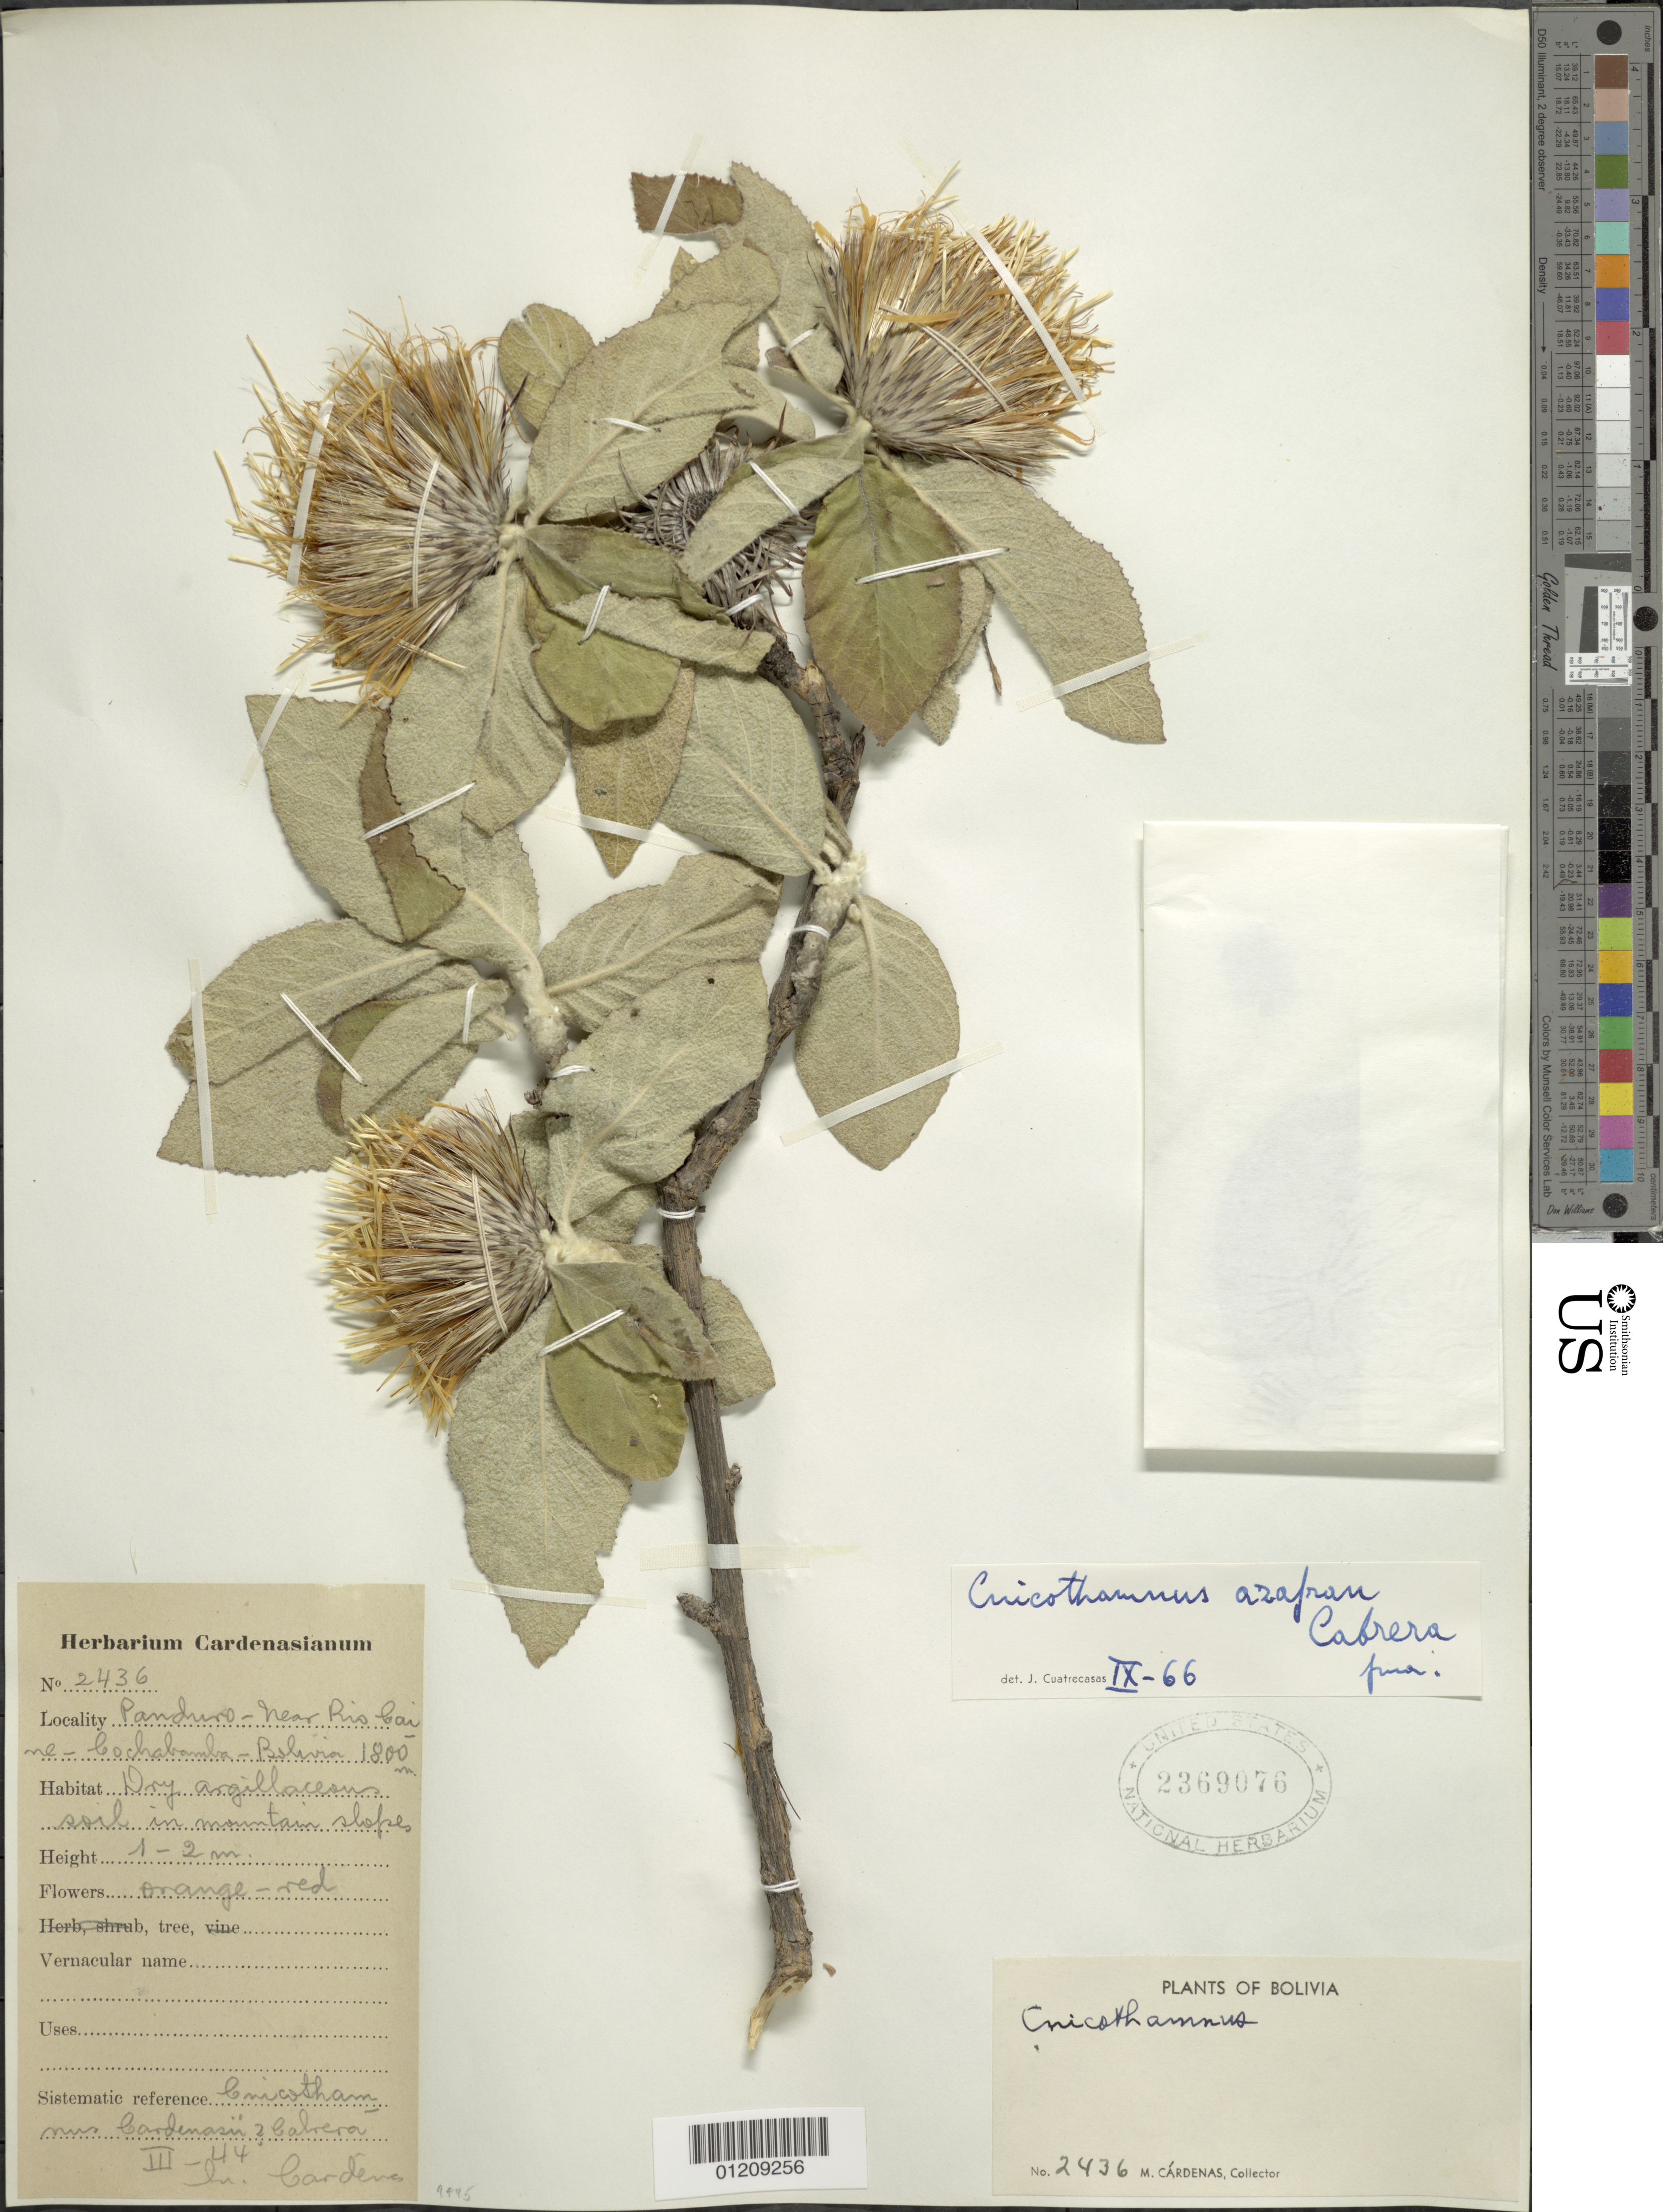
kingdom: Plantae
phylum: Tracheophyta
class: Magnoliopsida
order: Asterales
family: Asteraceae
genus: Cnicothamnus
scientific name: Cnicothamnus azafran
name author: (Cabrera) Cabrera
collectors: M. Cárdenas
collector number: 2436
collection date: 1944-03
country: Bolivia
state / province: Cochabamba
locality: Panduro, near Pris Caine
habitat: Dry argillaceous soil in mountain slope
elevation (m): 1800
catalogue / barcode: US 2369076